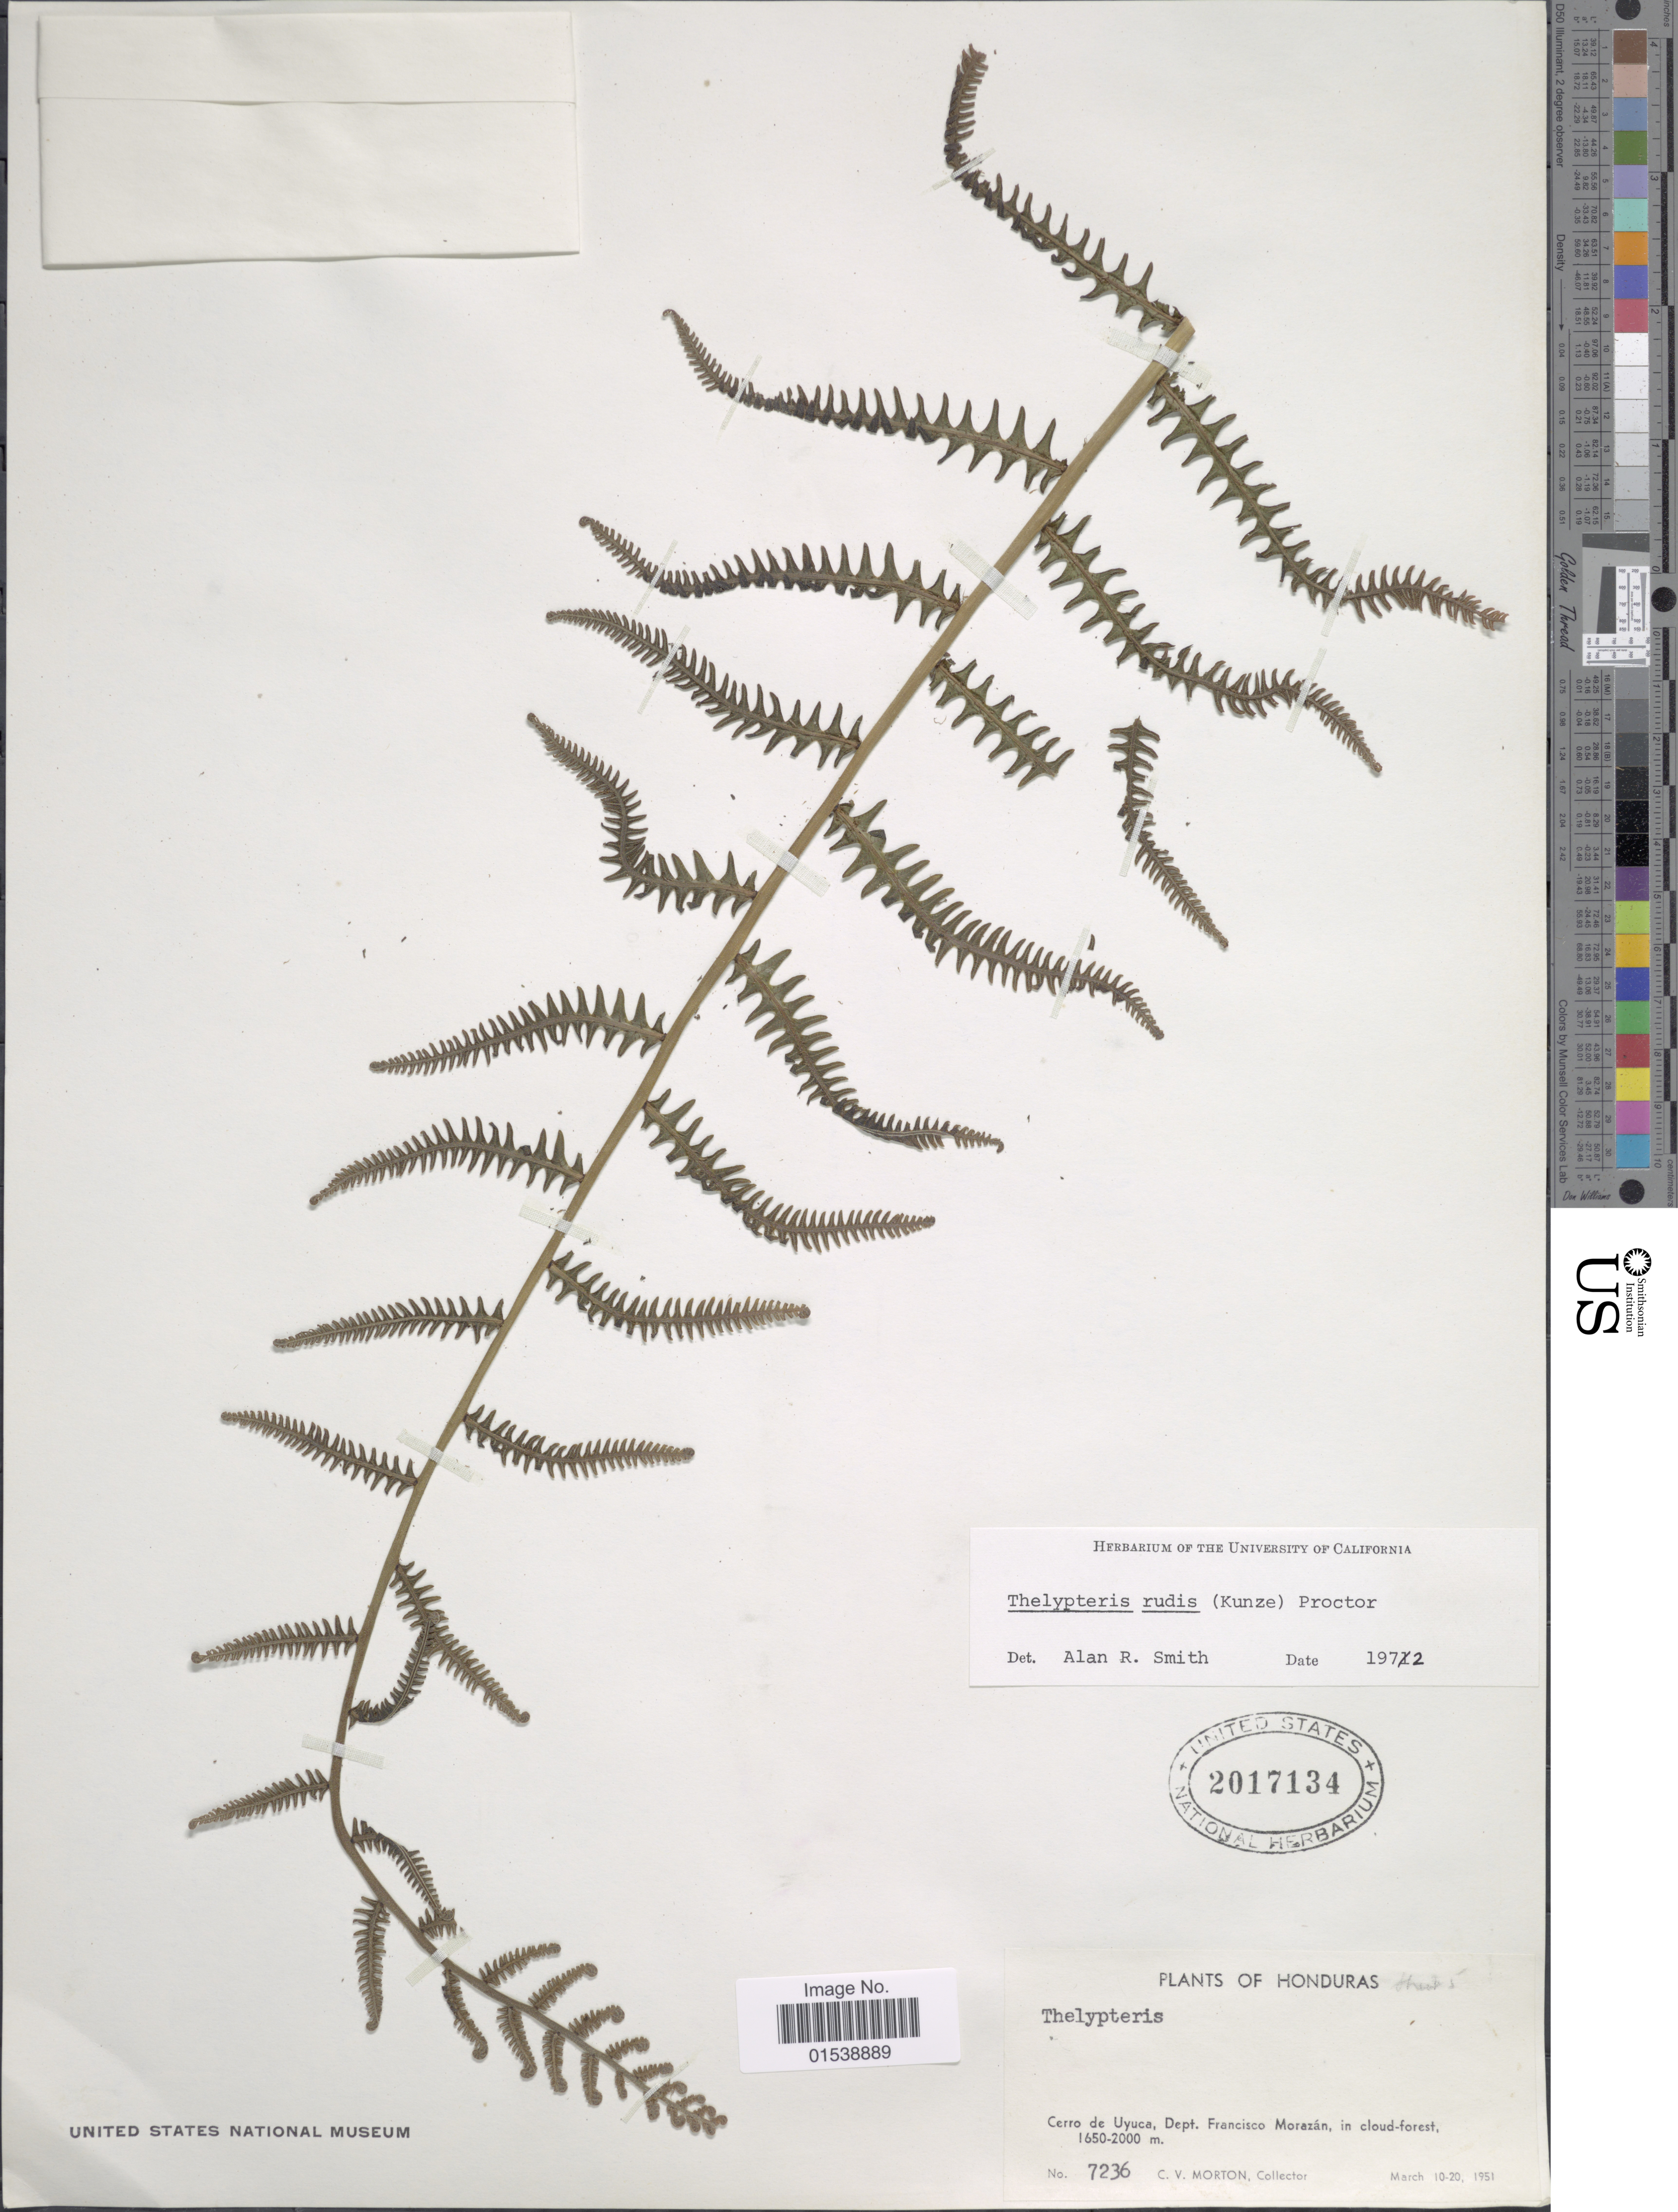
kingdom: Plantae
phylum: Tracheophyta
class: Polypodiopsida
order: Polypodiales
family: Thelypteridaceae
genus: Amauropelta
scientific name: Amauropelta rudis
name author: (Kunze) Pic. Serm.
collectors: C. V. Morton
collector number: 7236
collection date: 1951-03-10/1951-03-20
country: Honduras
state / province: Fco. Morazán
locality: Cerro de Uyuca, Dept. Francisco Morazan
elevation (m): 1650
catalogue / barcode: US 2017134